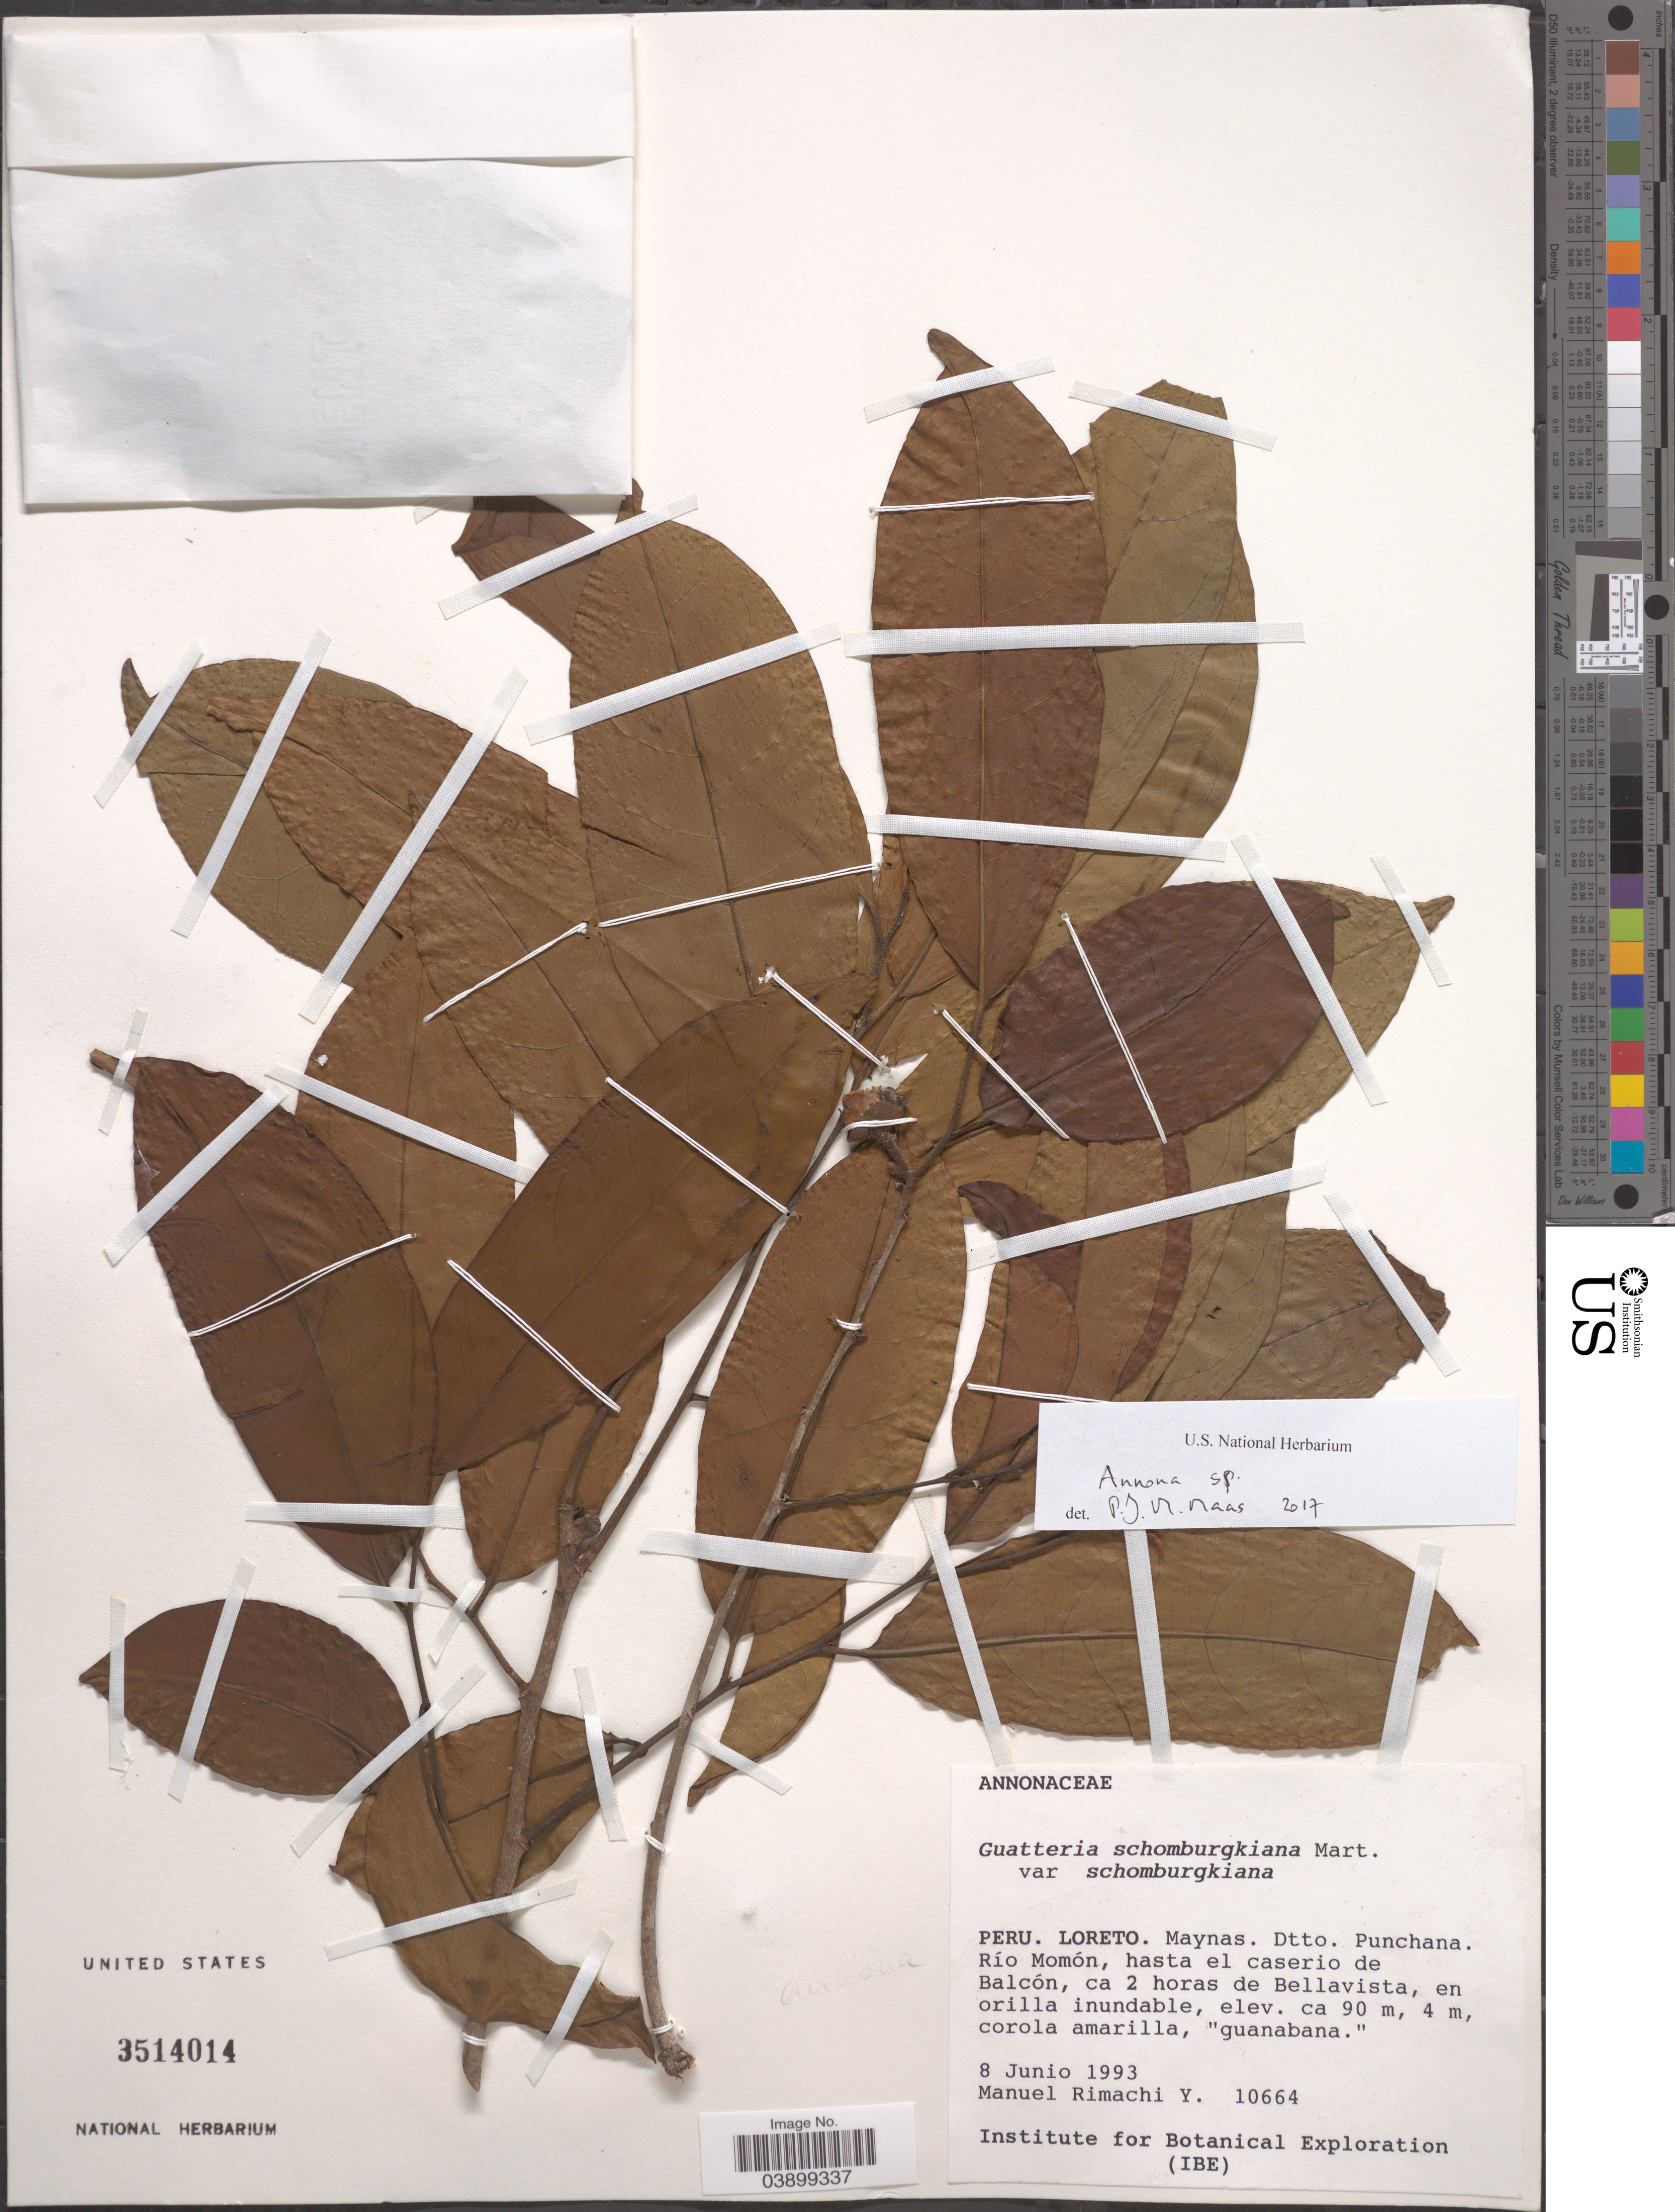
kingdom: Plantae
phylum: Tracheophyta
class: Magnoliopsida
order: Magnoliales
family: Annonaceae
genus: Annona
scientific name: Annona sp.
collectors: M. Rimachi Y.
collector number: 10664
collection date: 1993-06-08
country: Peru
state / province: Loreto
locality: Maynas. Dtto. Punchana. Río Momón, hasta el caserio de Balcón, ca 2 horas de Bellavista.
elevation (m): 90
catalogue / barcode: US 3514014